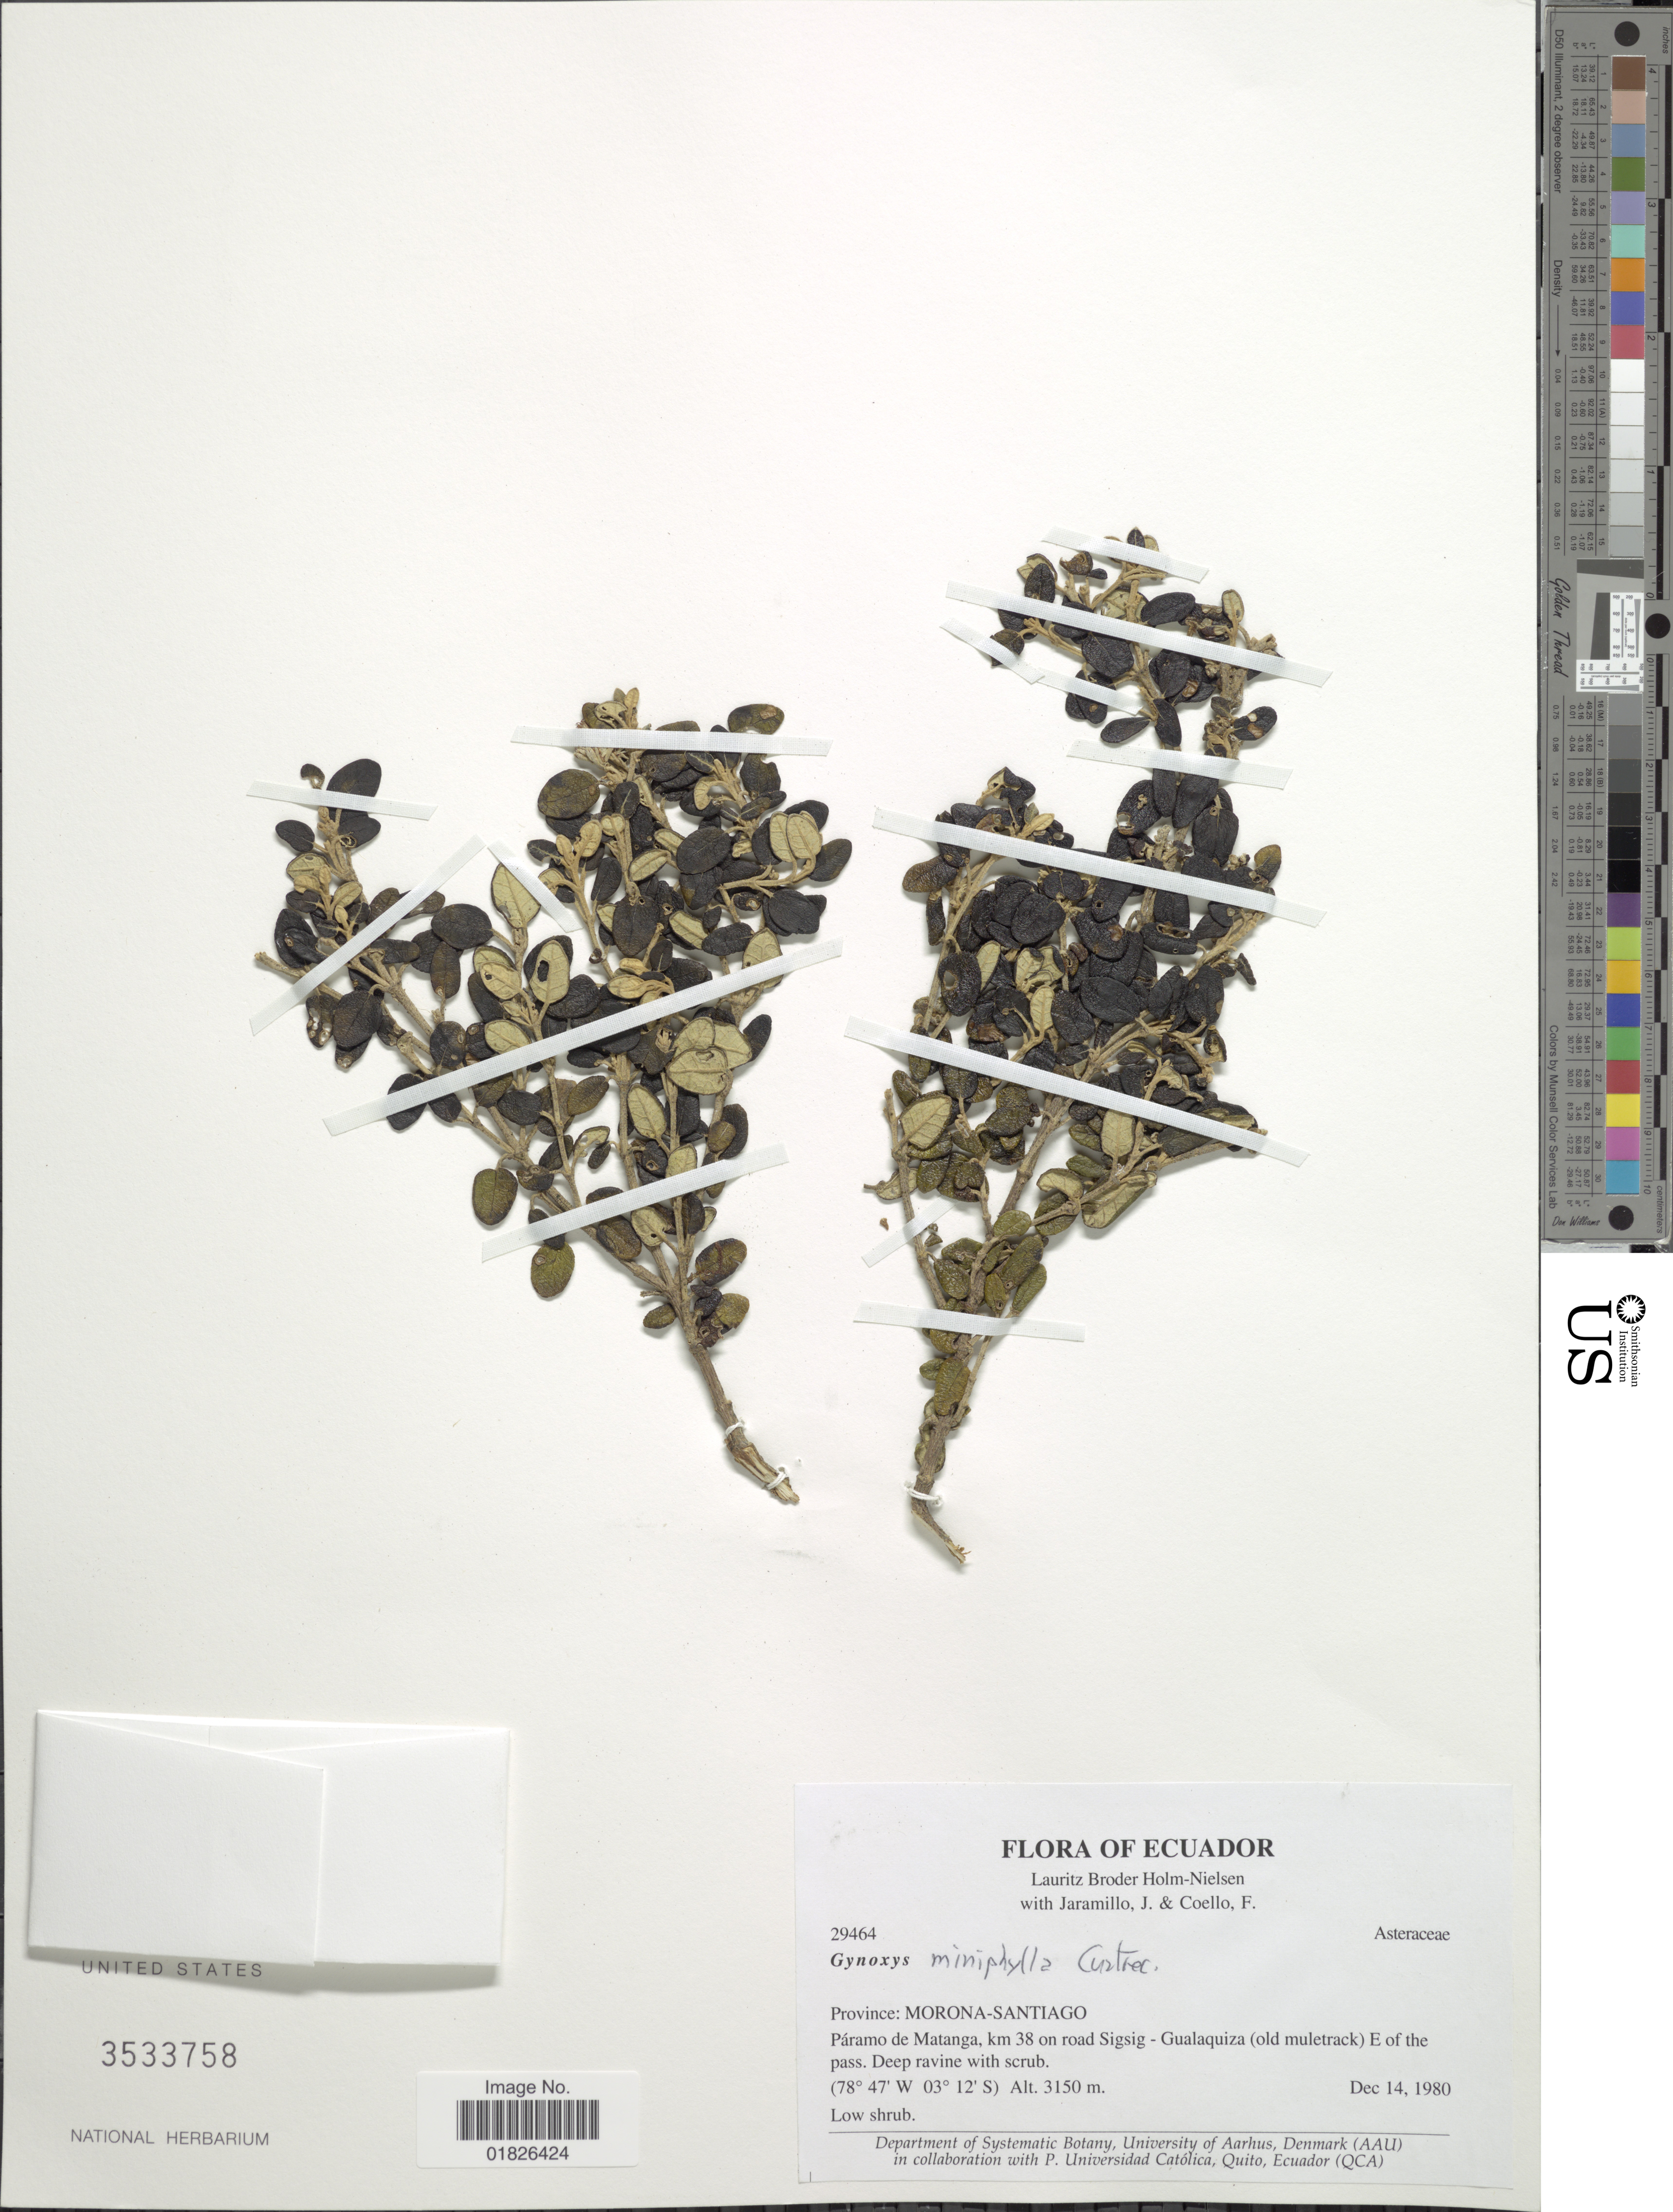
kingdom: Plantae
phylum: Tracheophyta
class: Magnoliopsida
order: Asterales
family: Asteraceae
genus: Gynoxys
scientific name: Gynoxys miniphylla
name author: Cuatrec.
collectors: L. B. Holm-Nielsen, J. Jaramillo & F. Coello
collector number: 29464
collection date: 1980-12-14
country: Ecuador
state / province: Morona-Santiago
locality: Paramo de Matanga, km 38 on road Sigsig-Gualaquiza (old muletrack) E of the pass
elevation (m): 3150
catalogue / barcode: US 3533758